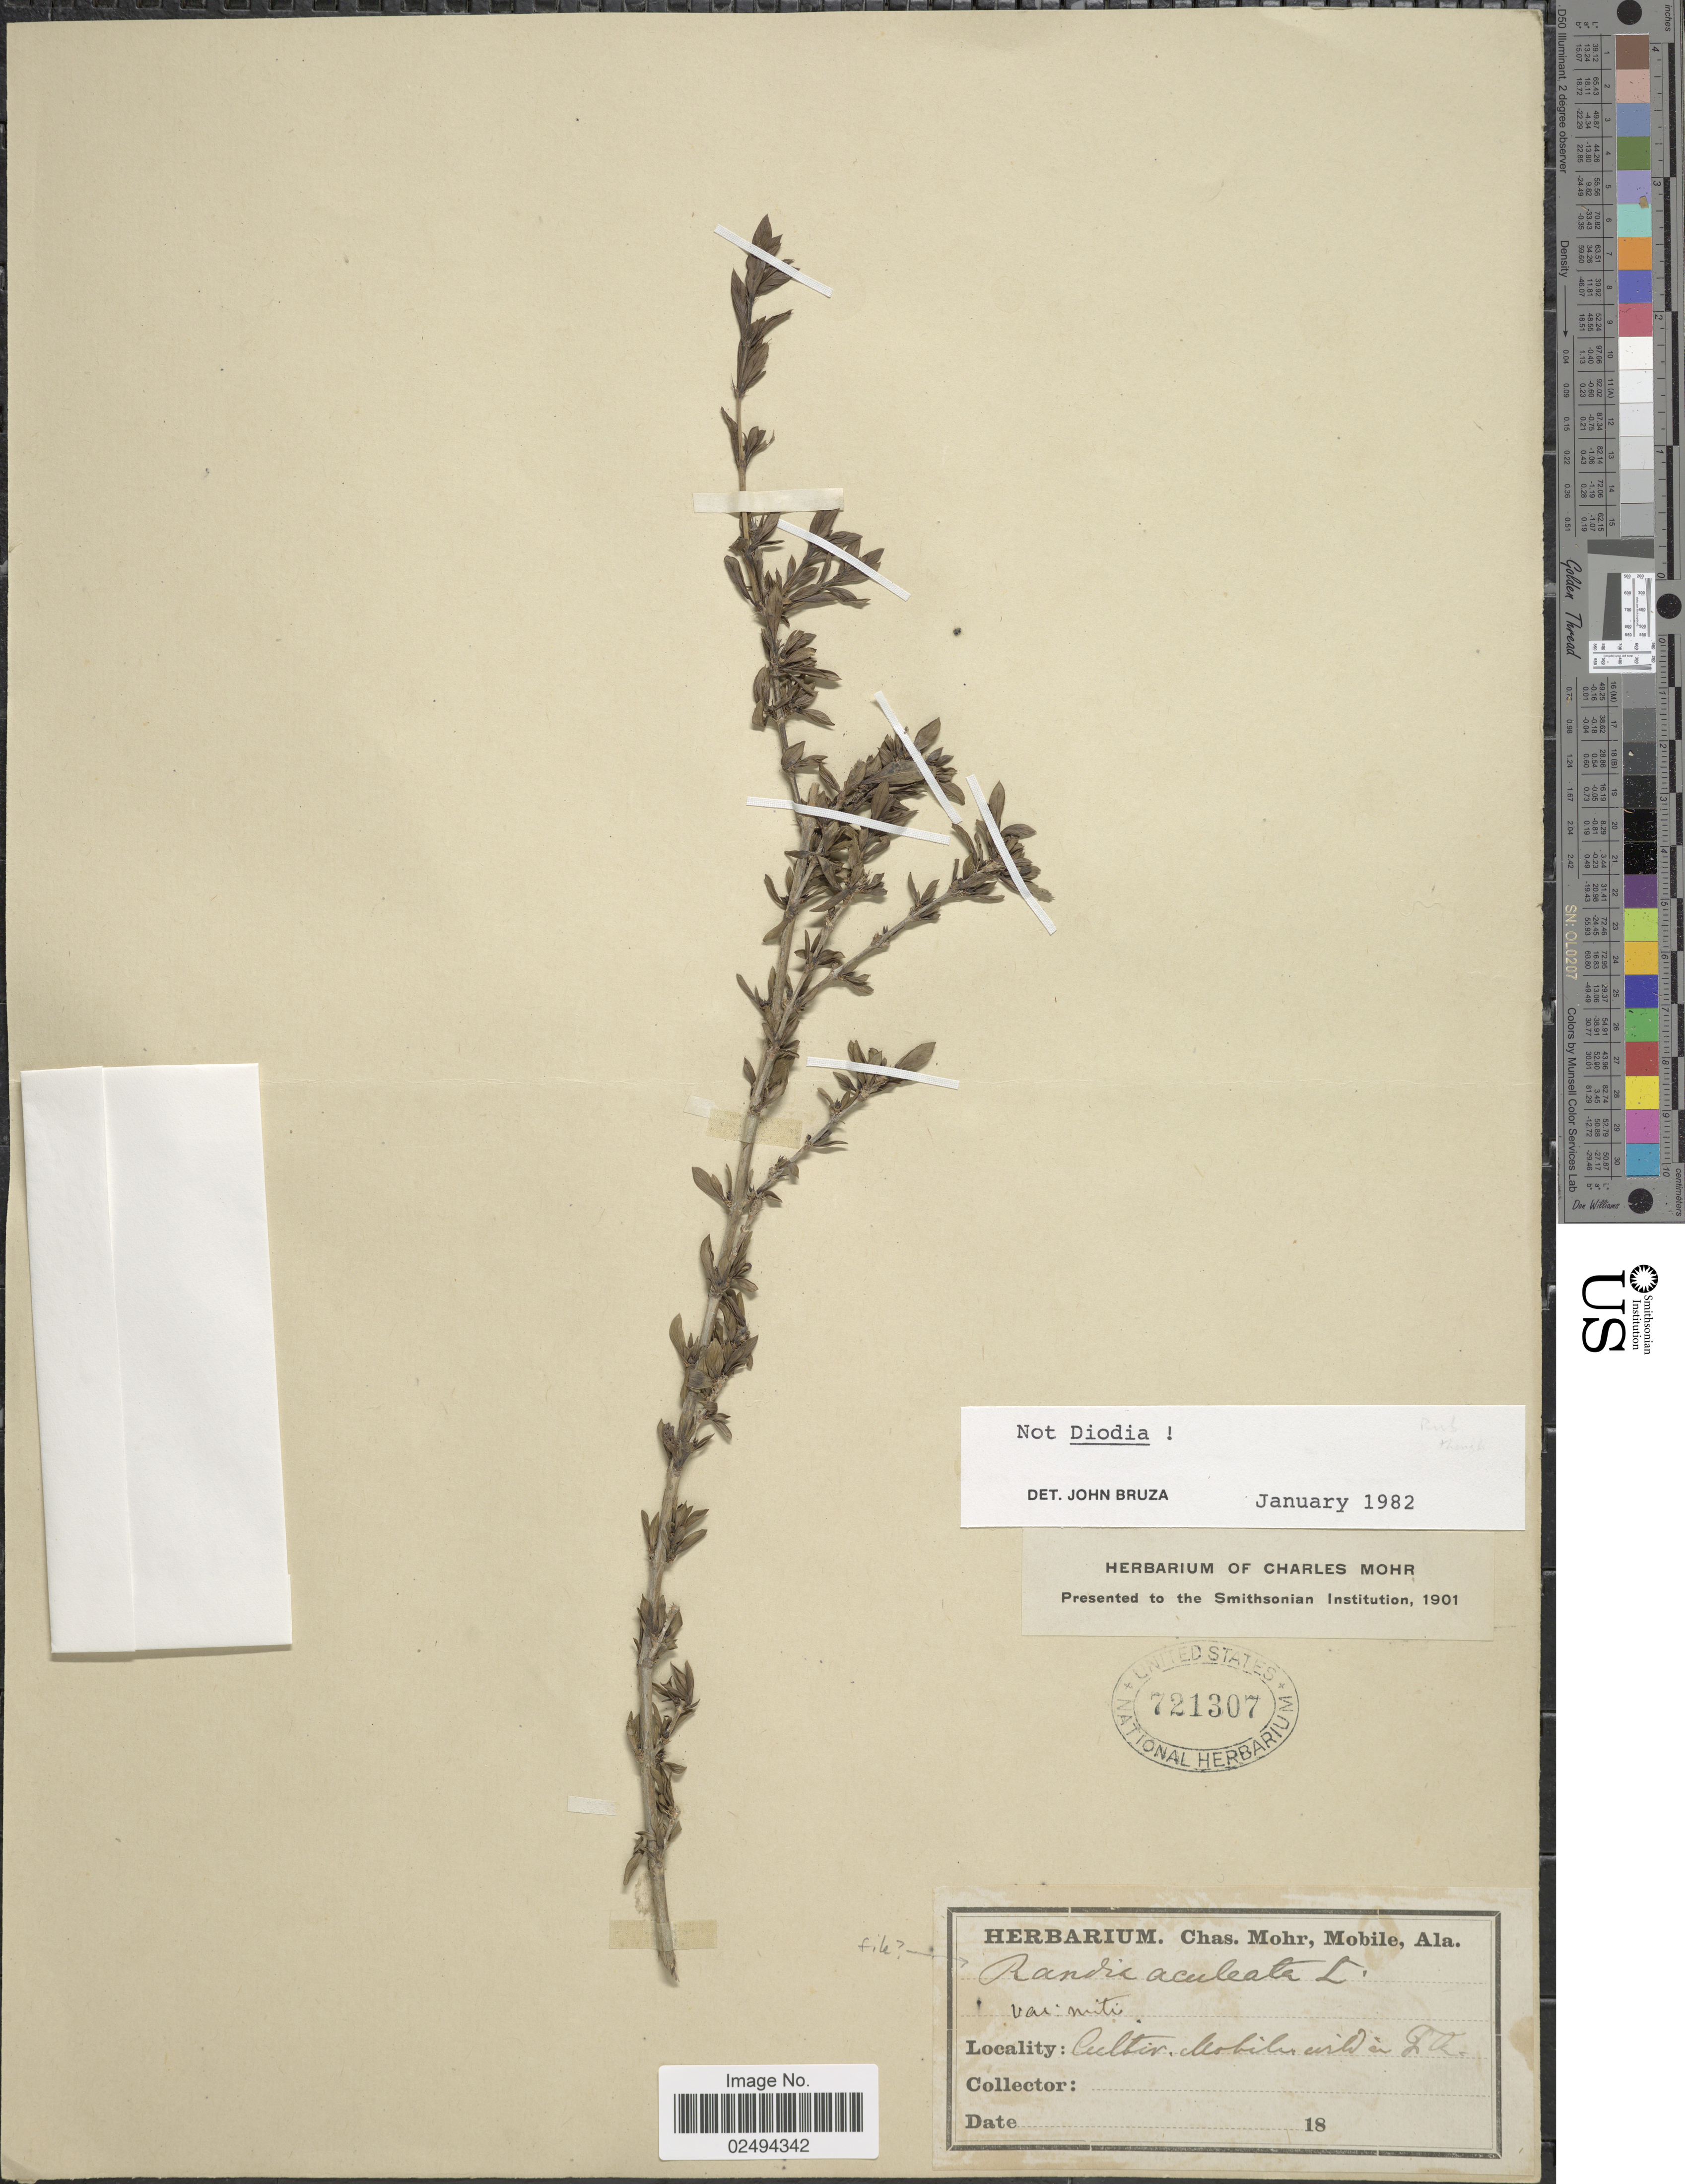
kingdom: Plantae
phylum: Tracheophyta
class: Magnoliopsida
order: Gentianales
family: Rubiaceae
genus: Randia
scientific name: Randia aculeata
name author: L.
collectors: ex herb. C. Mohr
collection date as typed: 18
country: United States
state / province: Alabama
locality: Cultiv Mobile.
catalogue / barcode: US 721307